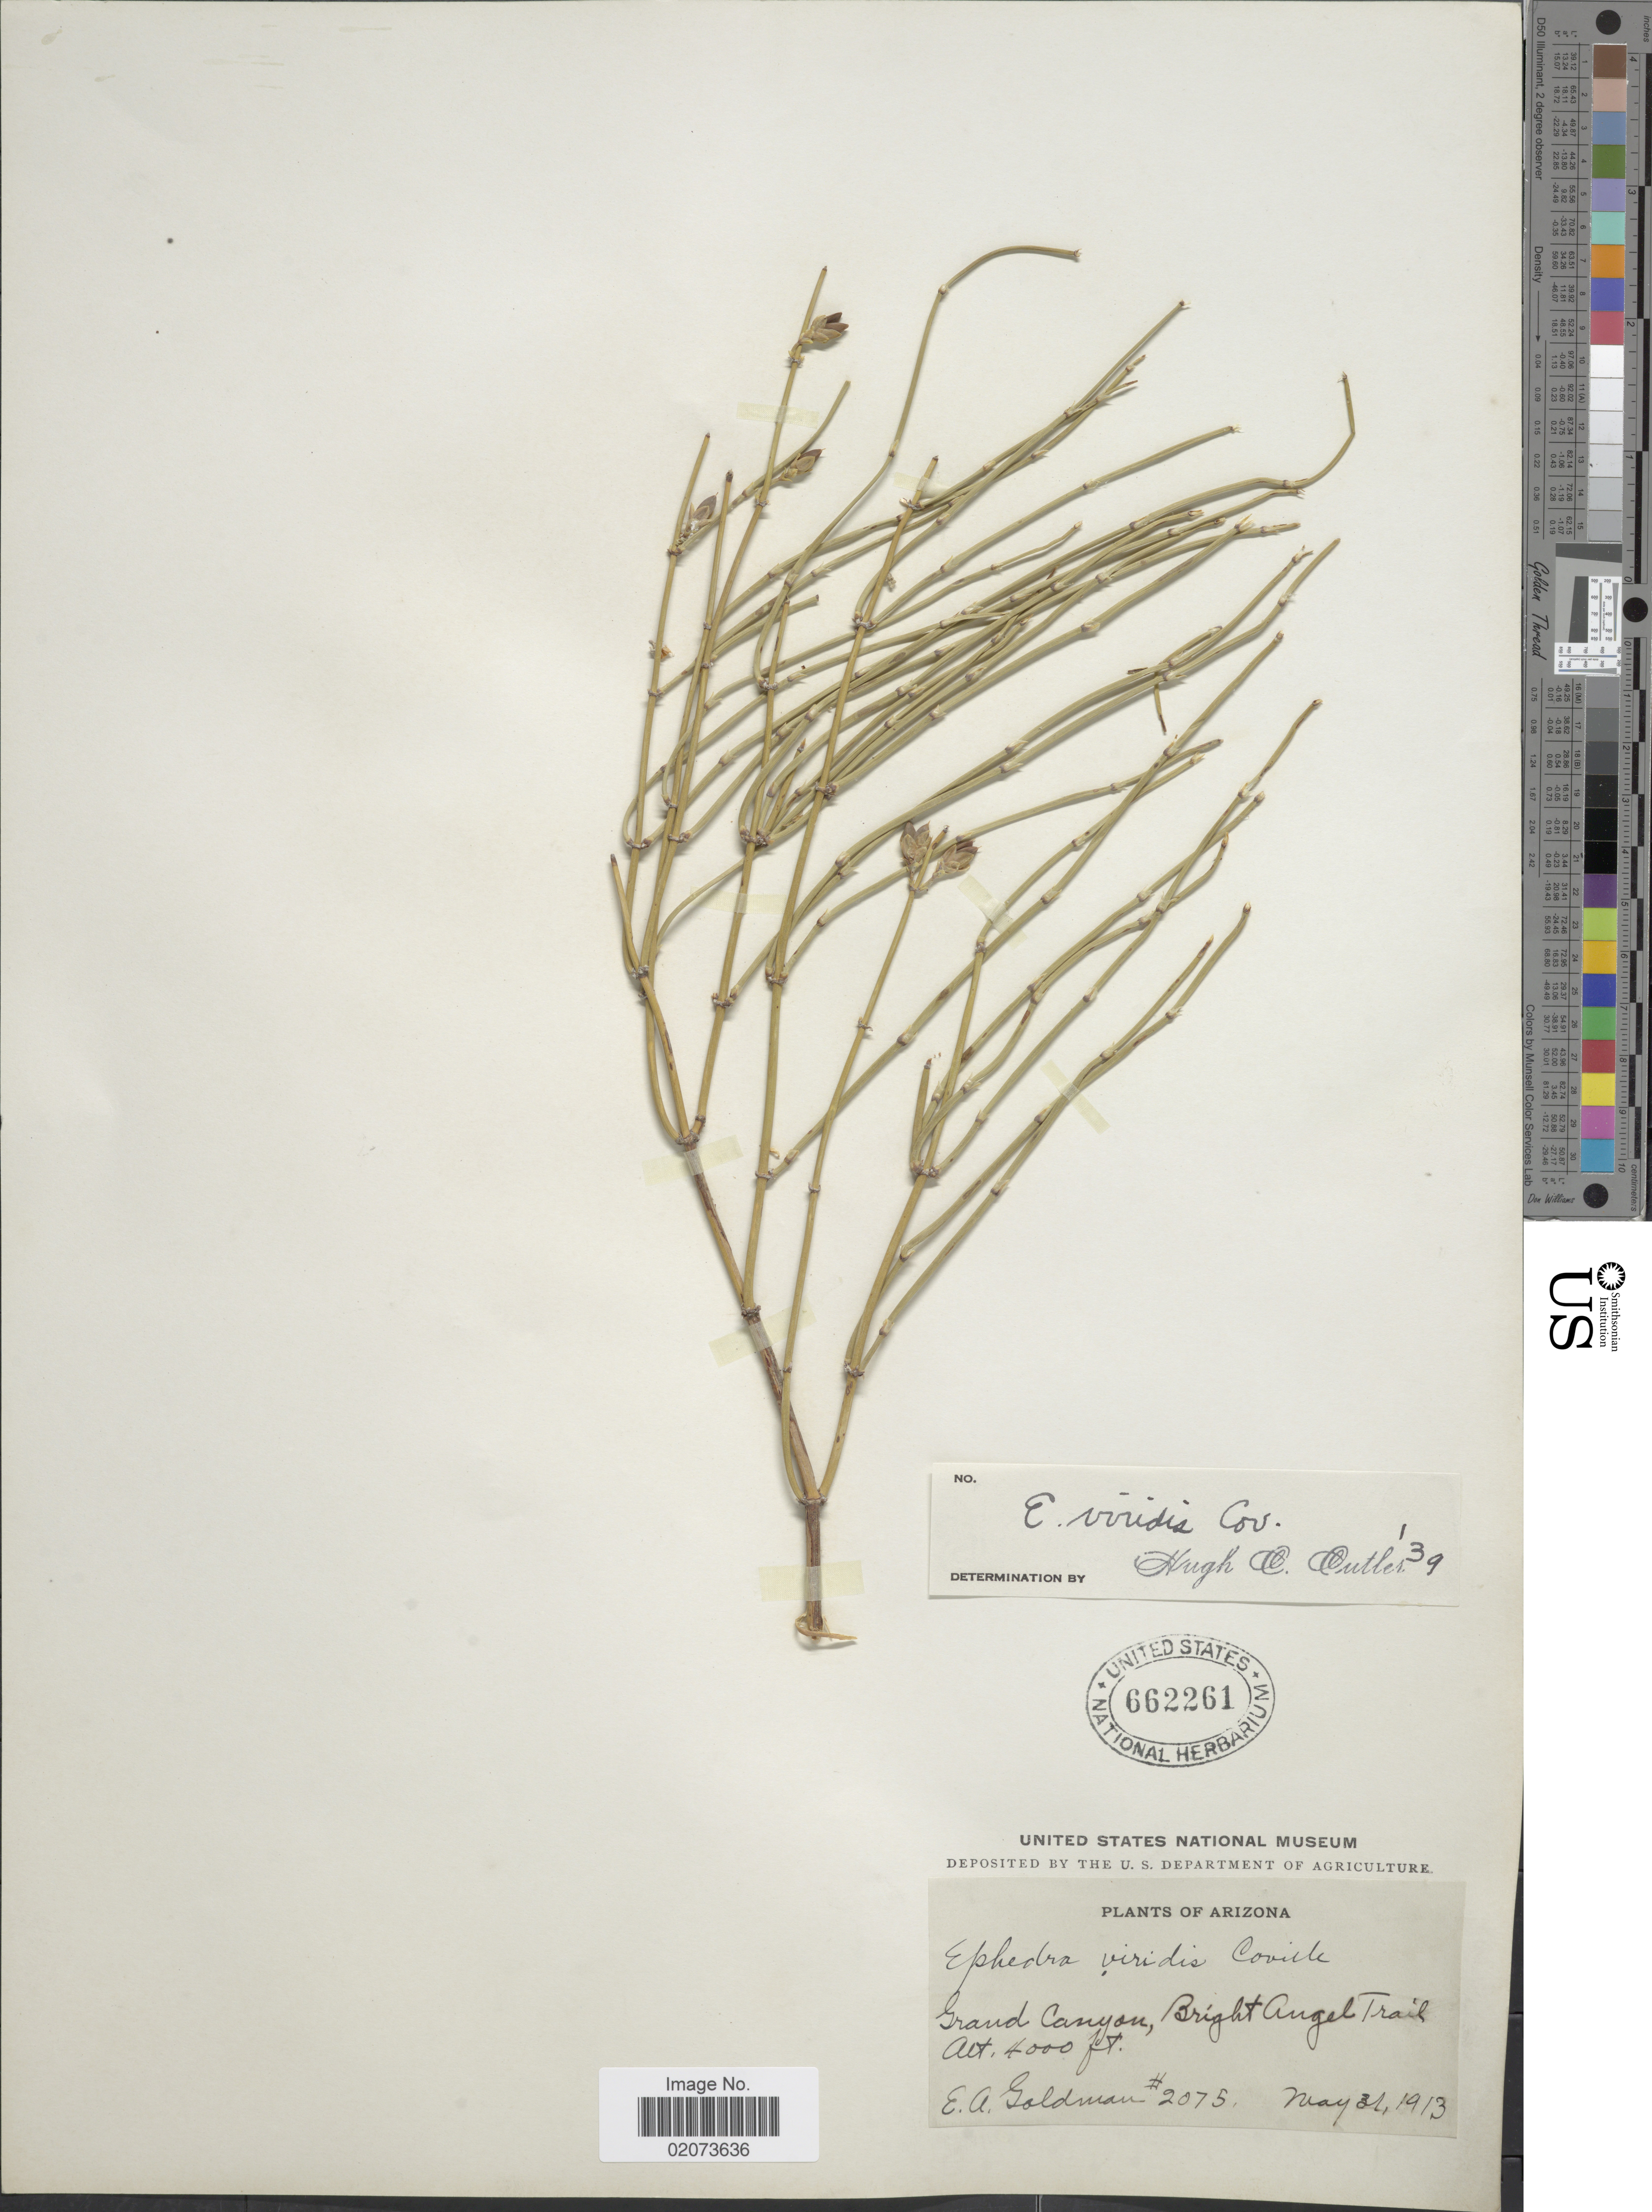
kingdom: Plantae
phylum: Tracheophyta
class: Gnetopsida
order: Ephedrales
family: Ephedraceae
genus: Ephedra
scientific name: Ephedra viridis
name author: Coville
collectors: E. A. Goldman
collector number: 2075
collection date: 1913-05-31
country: United States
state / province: Arizona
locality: Grand canyon, Bright Angel Trail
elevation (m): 1219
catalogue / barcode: US 662261